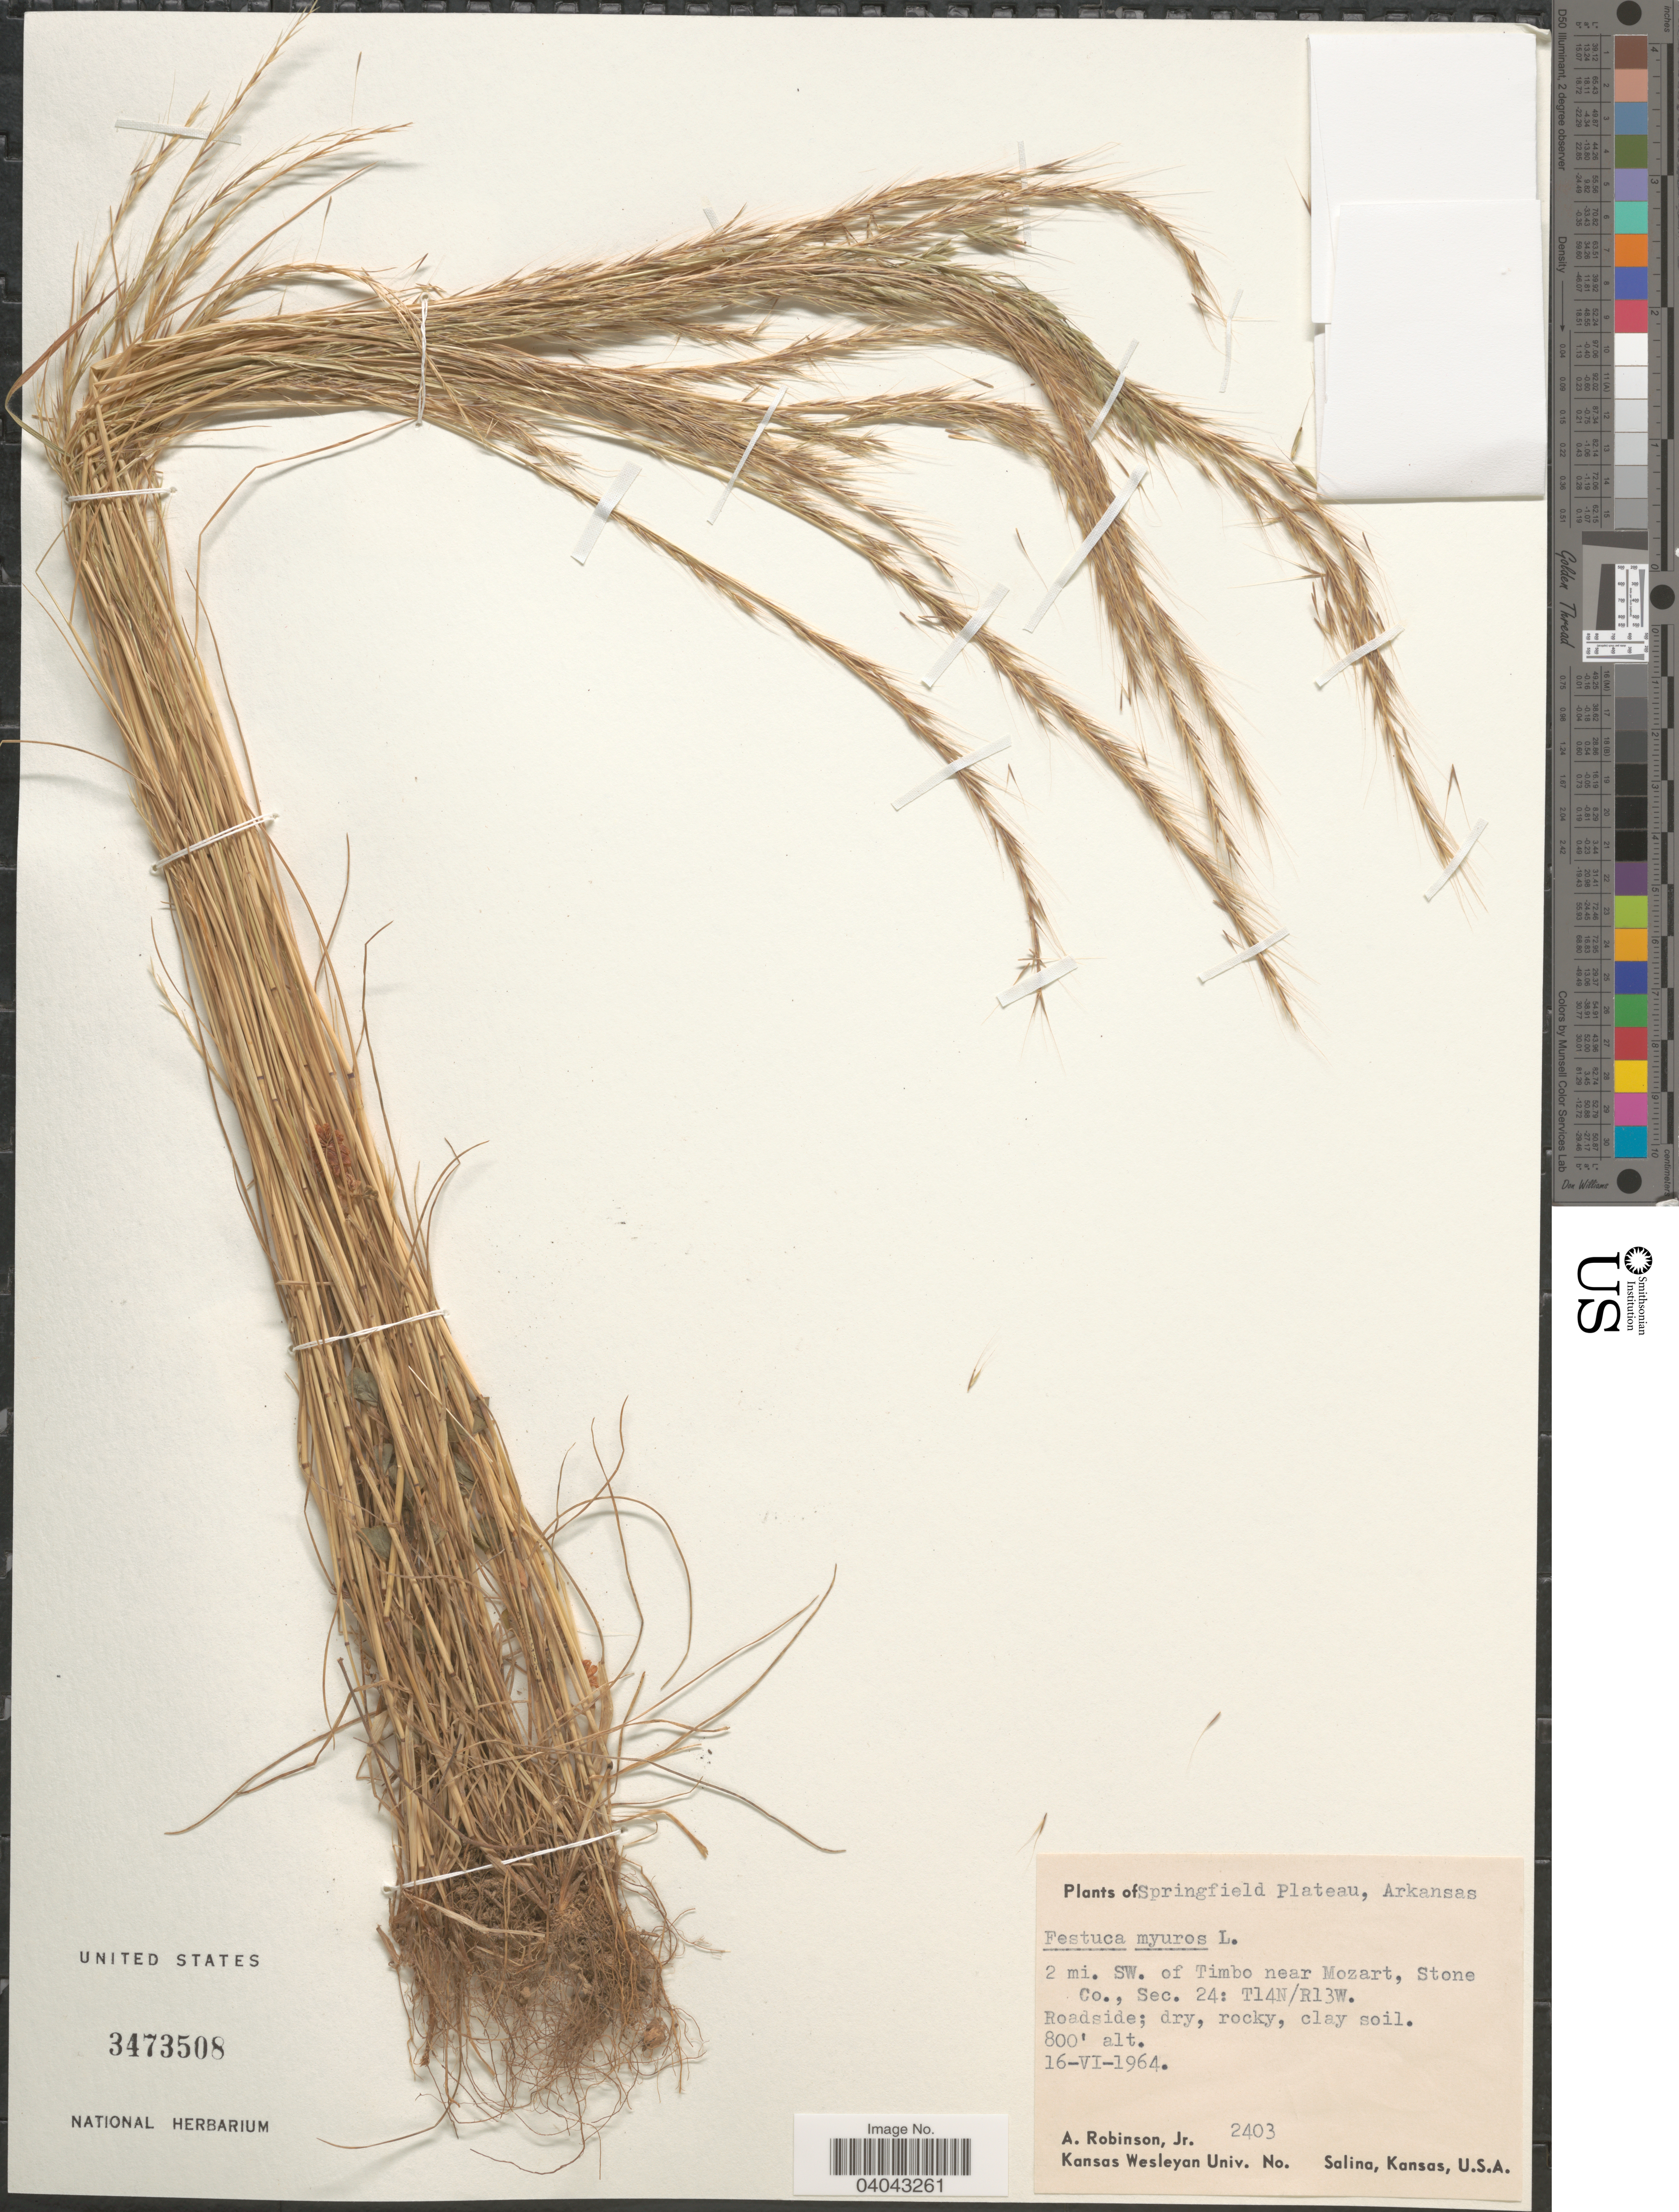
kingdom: Plantae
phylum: Tracheophyta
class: Liliopsida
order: Poales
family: Poaceae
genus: Festuca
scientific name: Festuca myuros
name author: L.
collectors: A. Robinson Jr.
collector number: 2403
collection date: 1964-06-16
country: United States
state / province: Arkansas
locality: Springfield Plateau. 2 mi. SW. of Timbo near Mozart, Stone Co., Sec. 24: T14N/R13W.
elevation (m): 244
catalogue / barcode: US 3473508